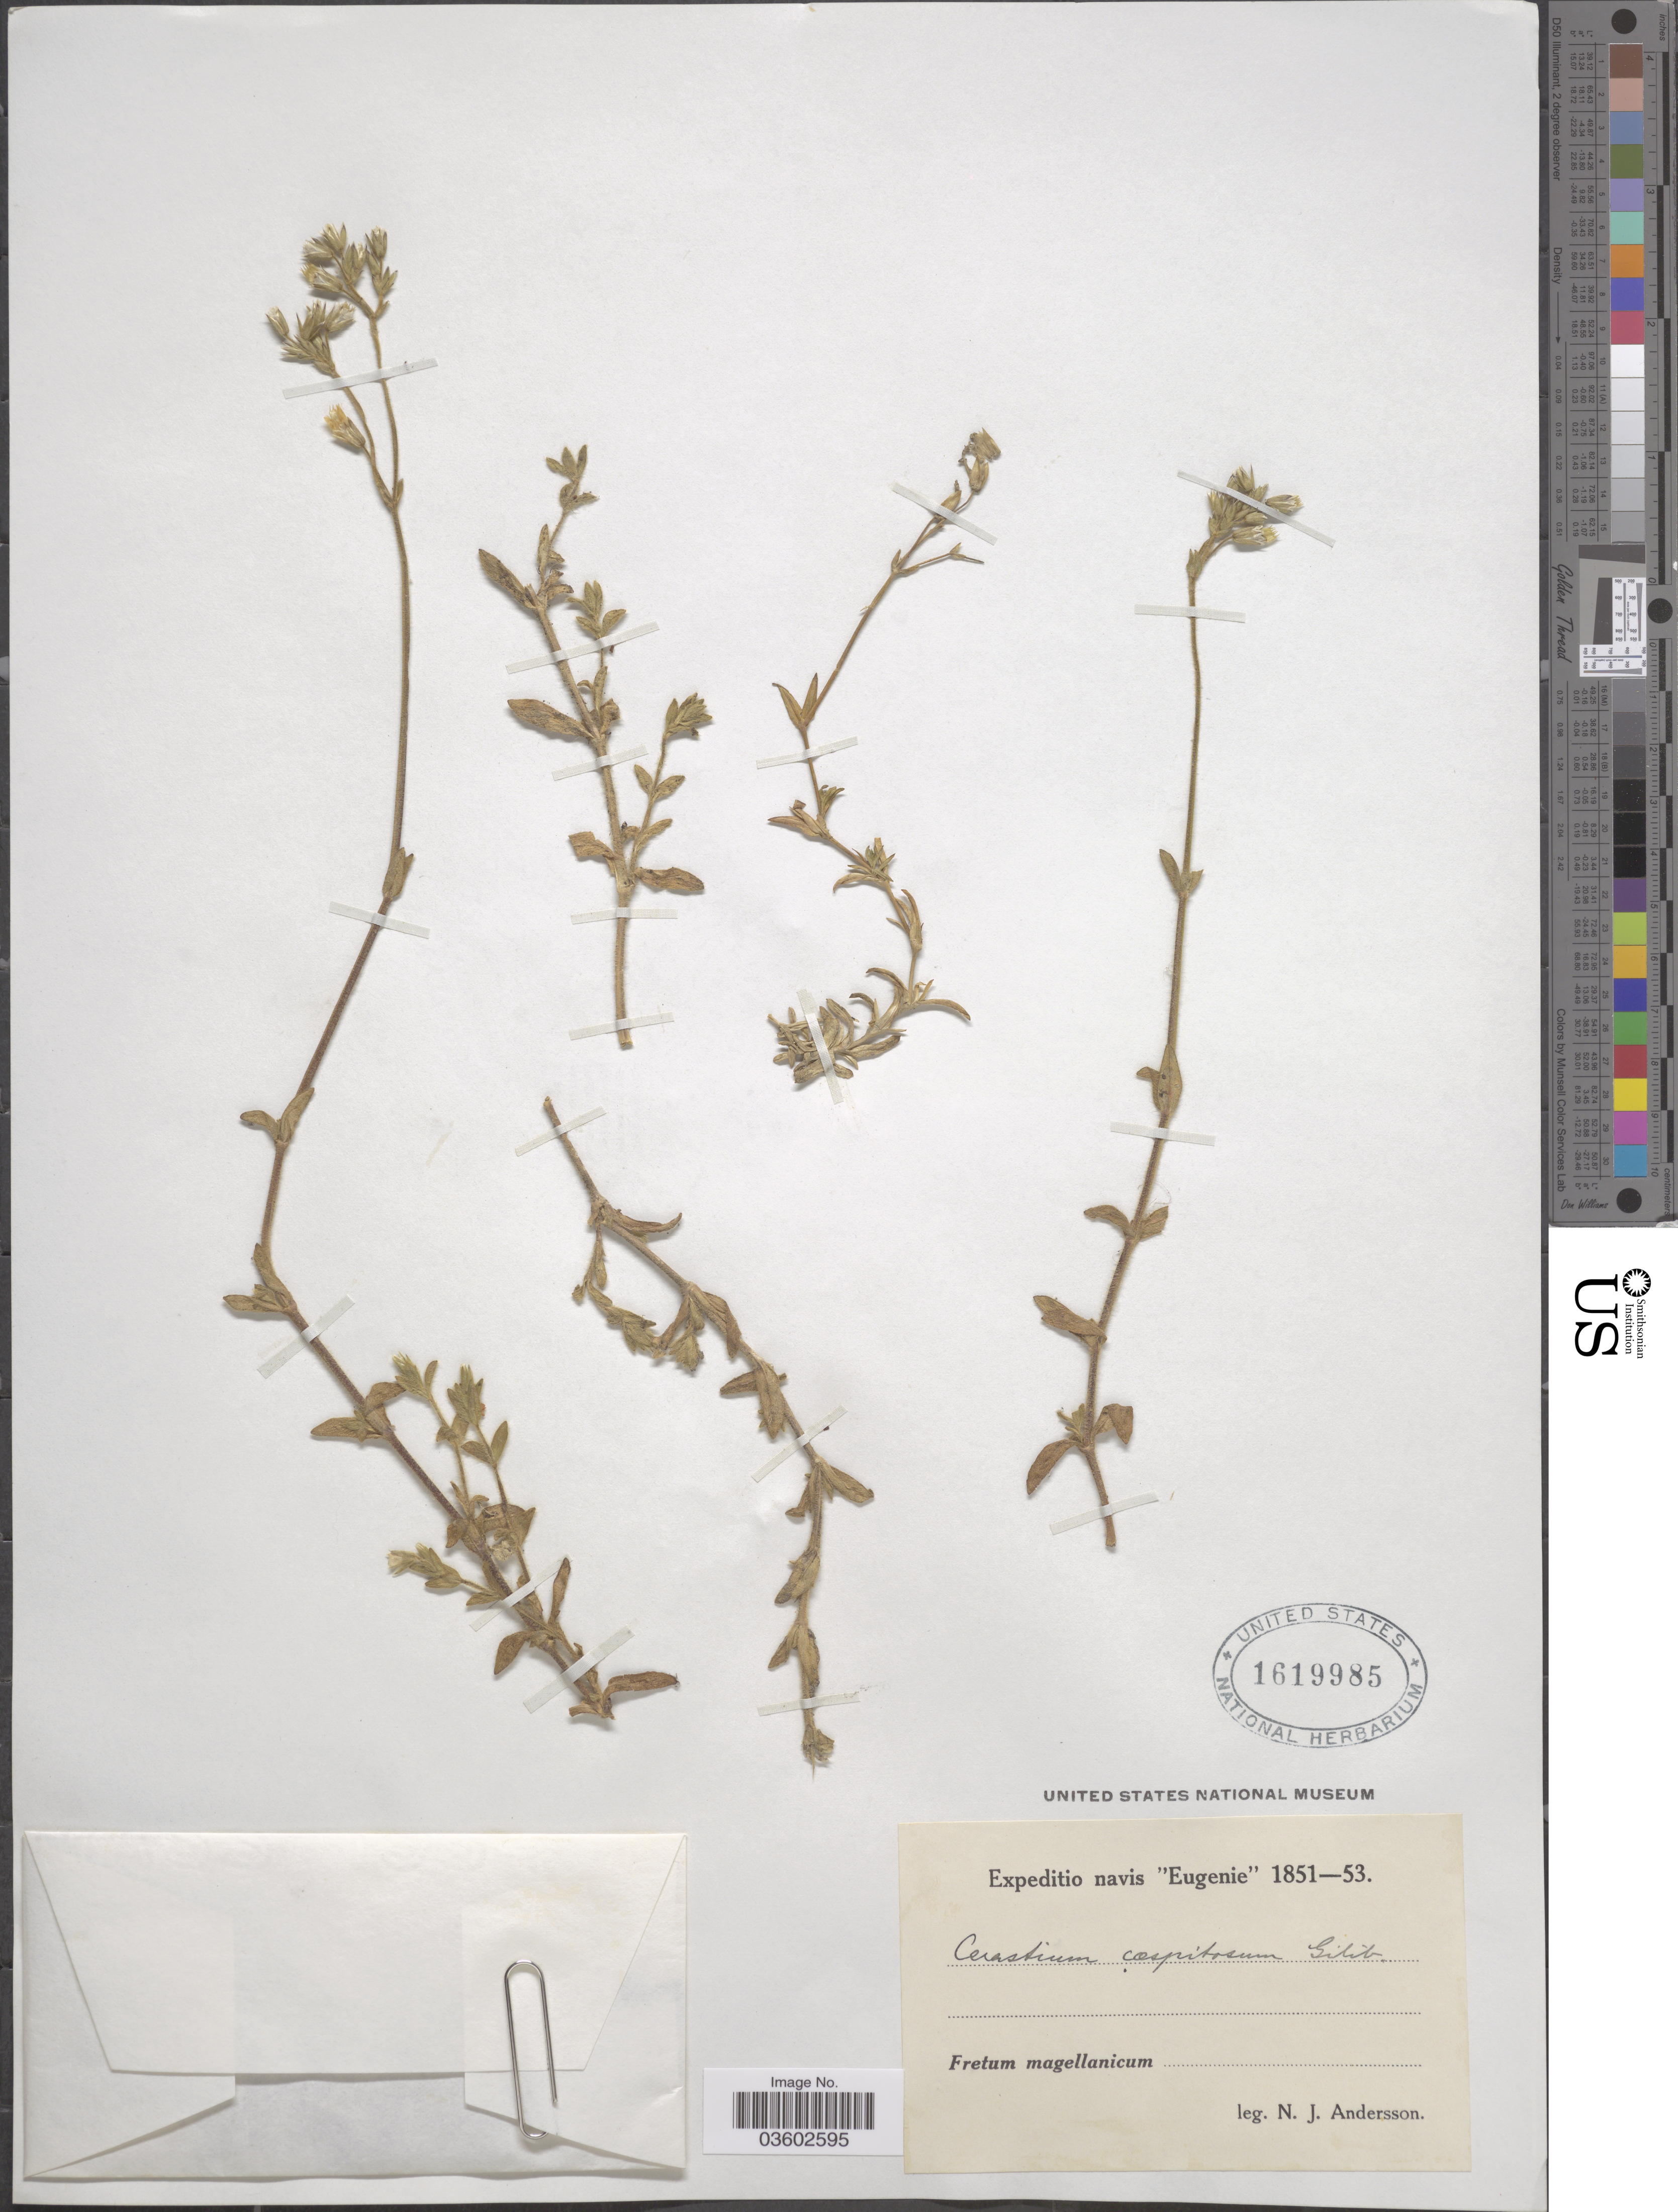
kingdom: Plantae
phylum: Tracheophyta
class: Magnoliopsida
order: Caryophyllales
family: Caryophyllaceae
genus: Cerastium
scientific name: Cerastium caespitosum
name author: Rchb. & Kit.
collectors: N. J. Andersson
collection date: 1851/1853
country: Chile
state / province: Magallanes y de la Antártica Chilena (XII)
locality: Eugenie. Fretum magellanicum.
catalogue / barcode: US 1619985